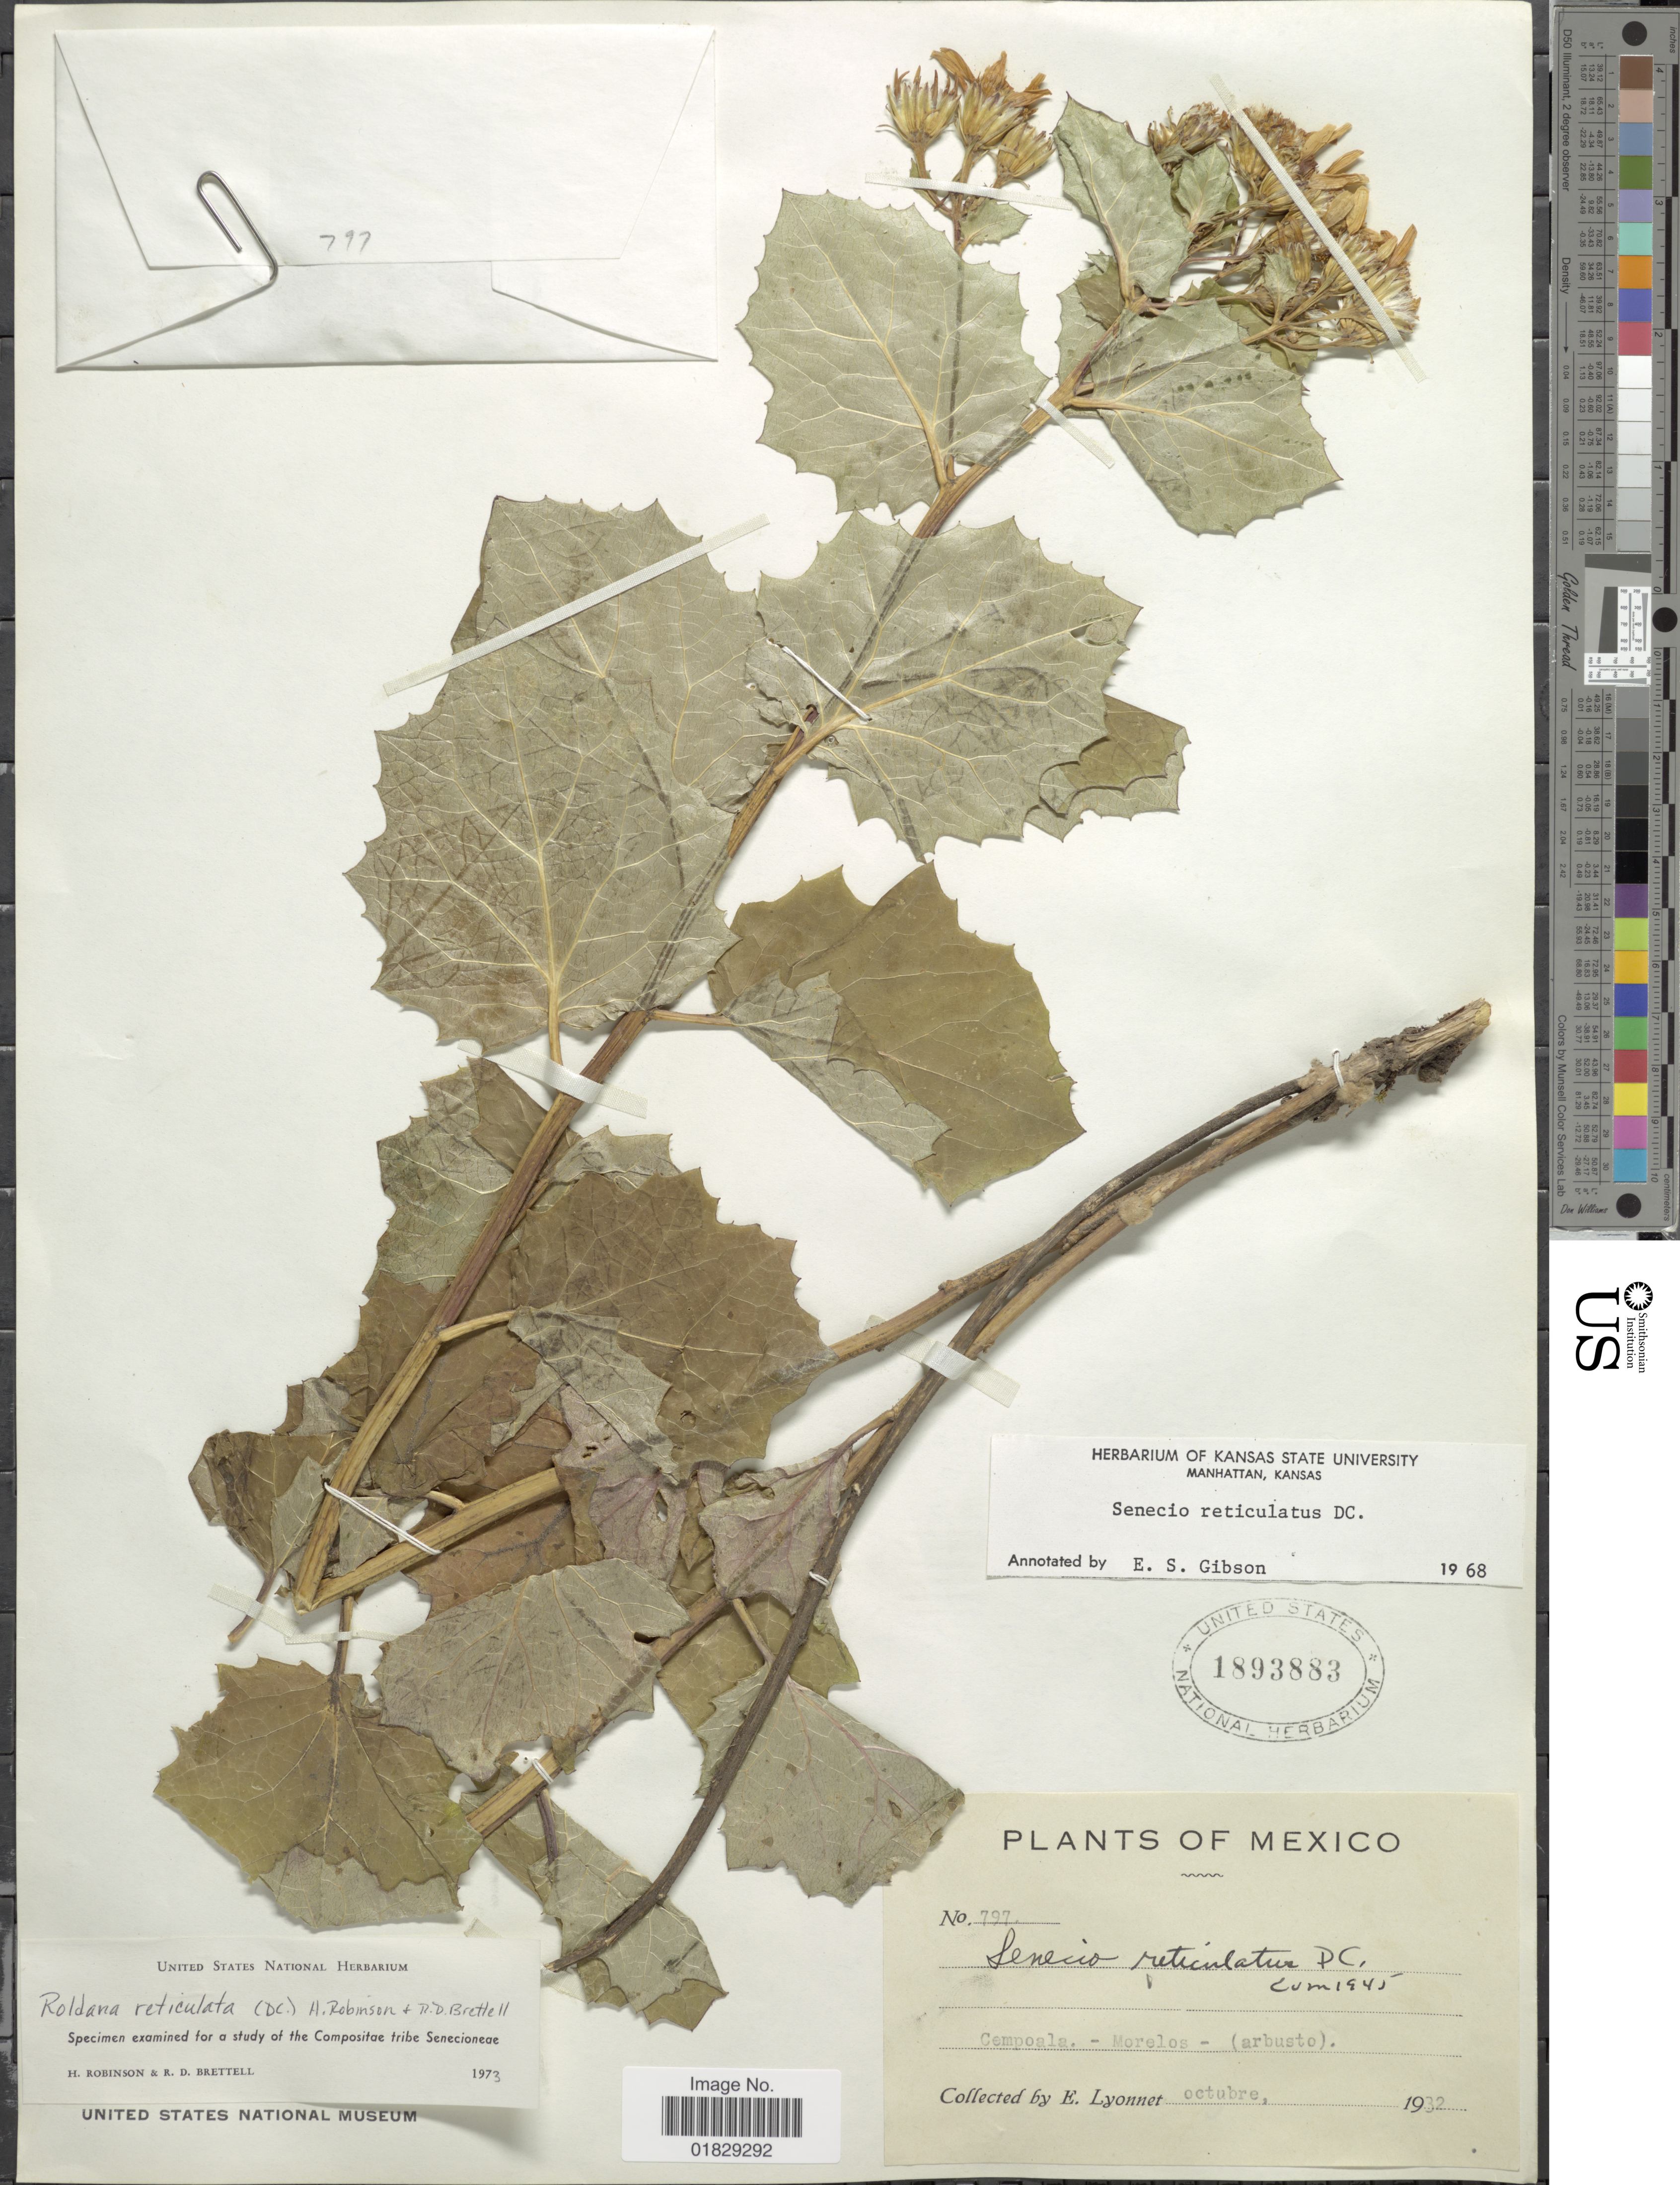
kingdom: Plantae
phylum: Tracheophyta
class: Magnoliopsida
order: Asterales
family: Asteraceae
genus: Roldana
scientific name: Roldana reticulata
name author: (DC.) H. Rob. & Brettell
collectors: E. Lyonnet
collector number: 797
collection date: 1932-10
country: Mexico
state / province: Morelos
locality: Cempoala - Morelos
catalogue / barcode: US 1893883